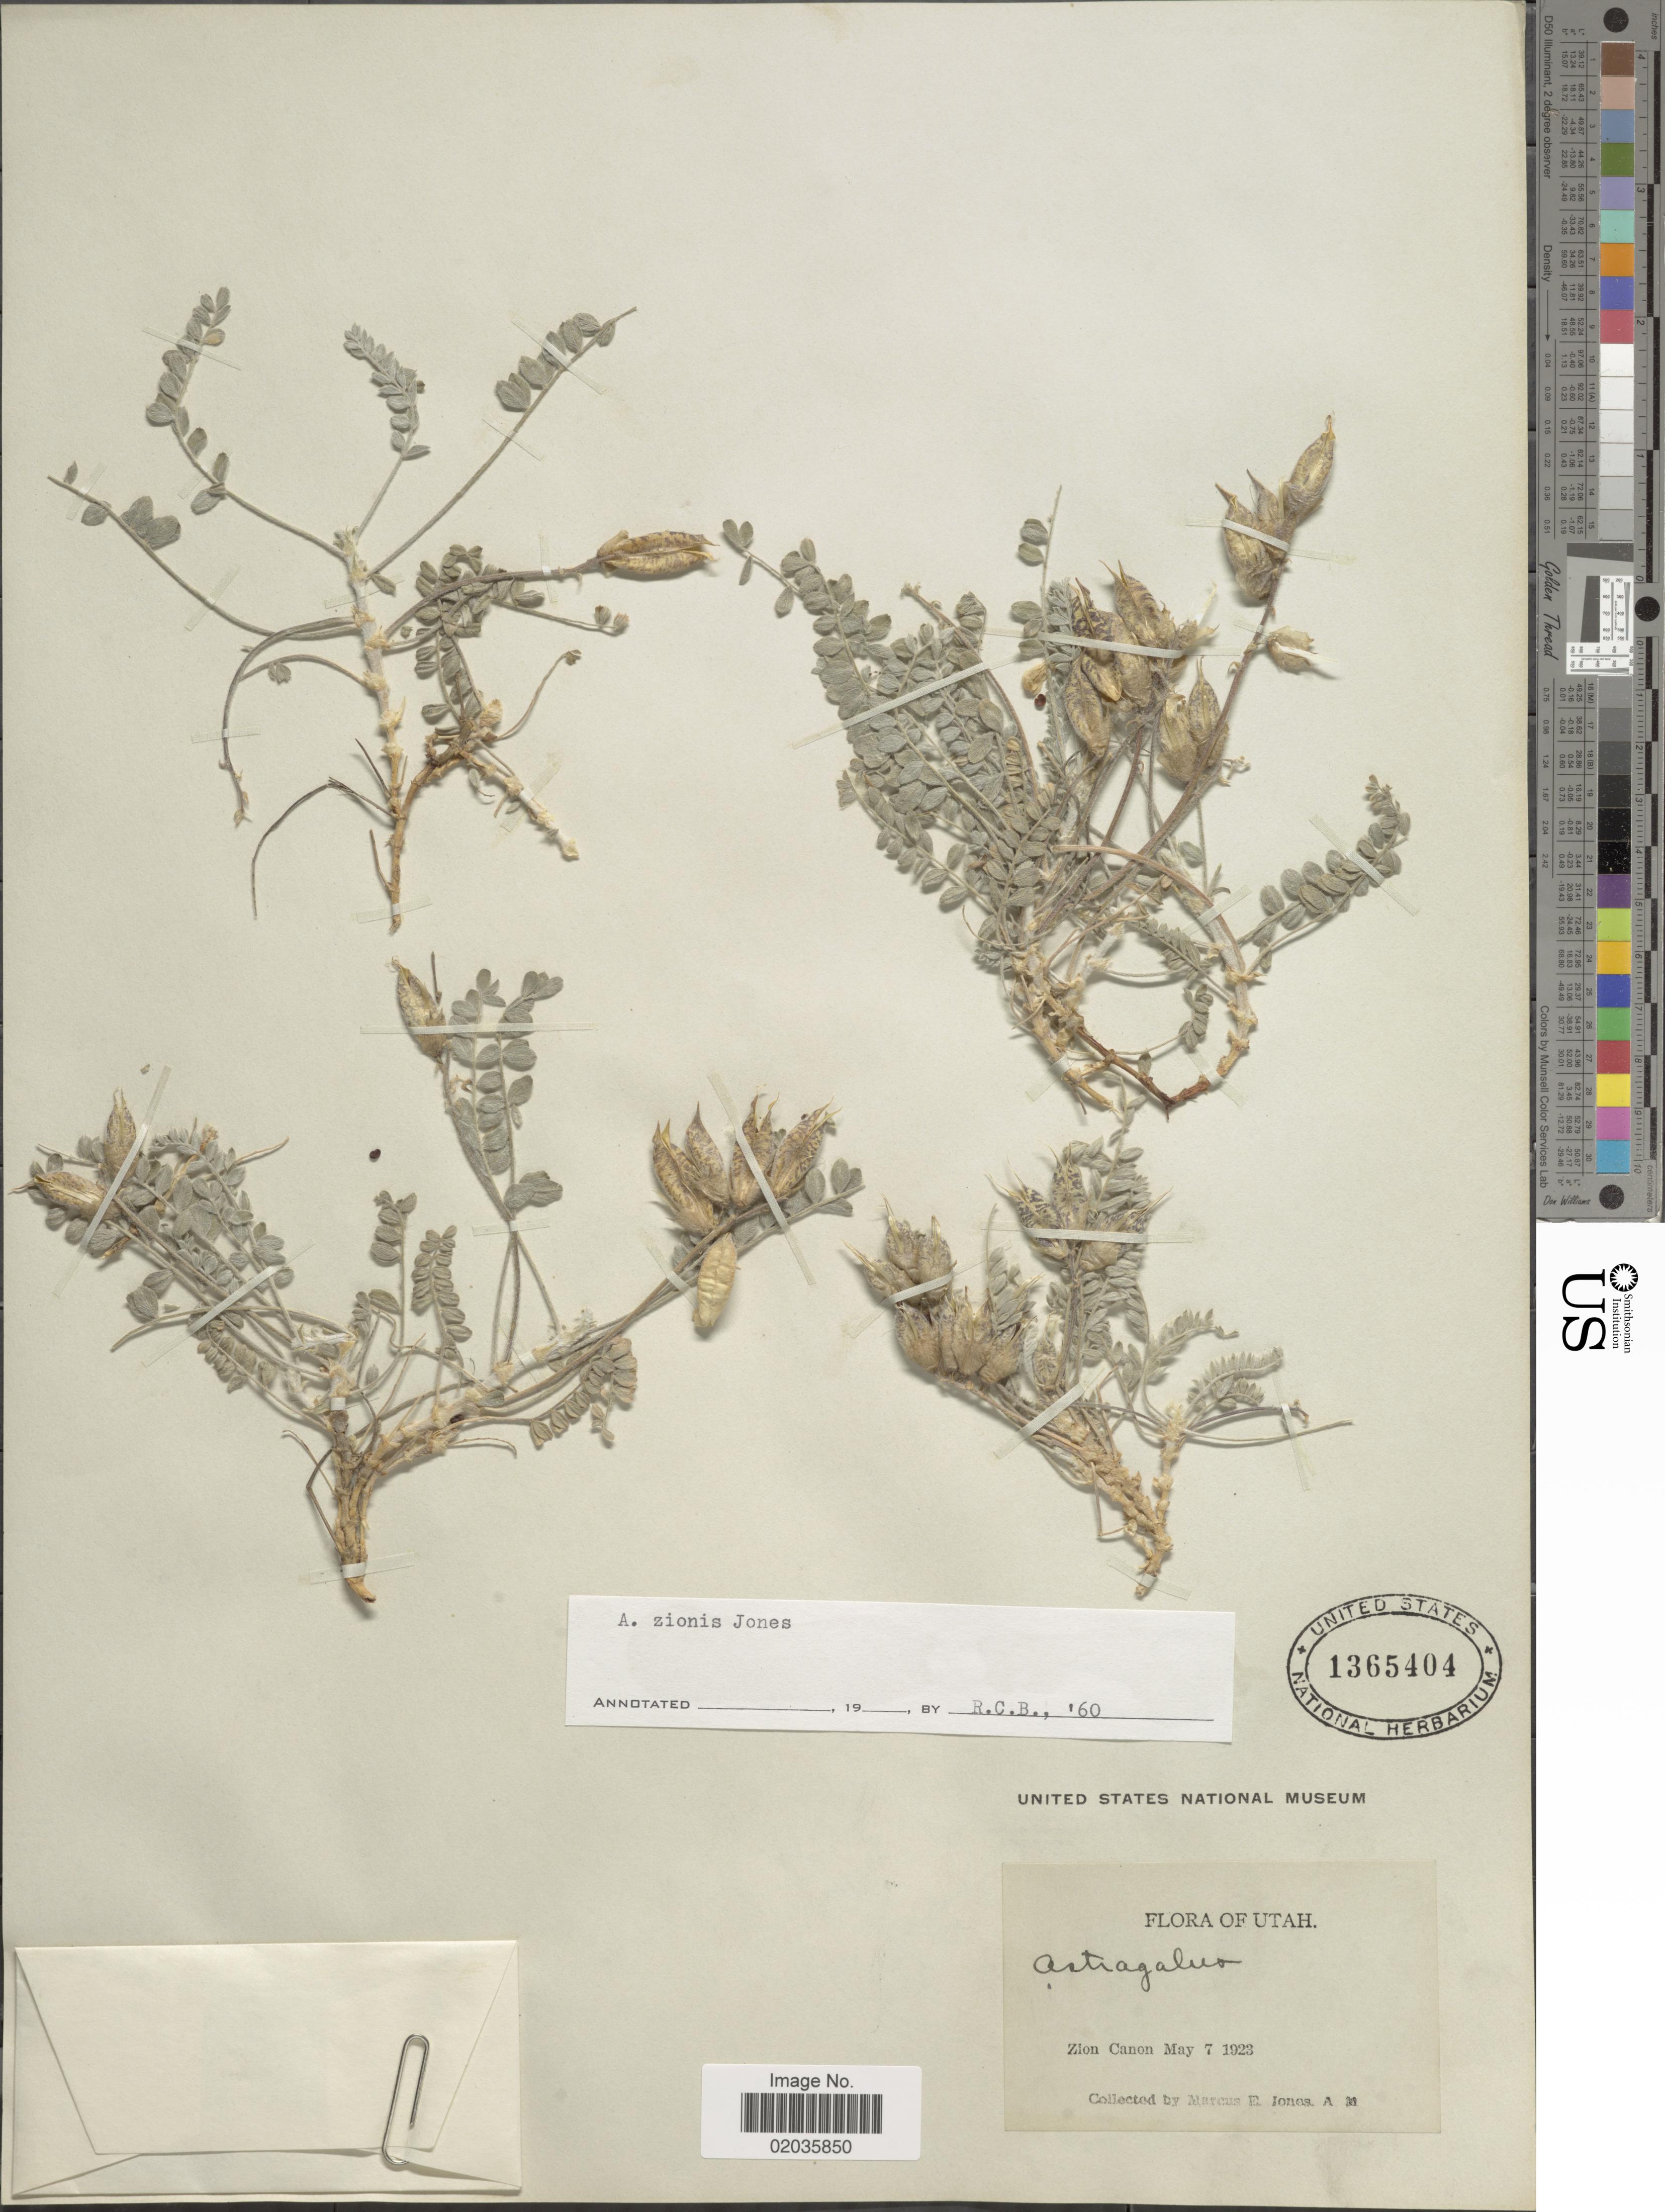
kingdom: Plantae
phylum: Tracheophyta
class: Magnoliopsida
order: Fabales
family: Fabaceae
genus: Astragalus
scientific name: Astragalus zionis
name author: M.E. Jones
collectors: M. E. Jones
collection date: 1923-05-07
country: United States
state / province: Utah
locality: Zion Canon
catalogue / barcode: US 1365404